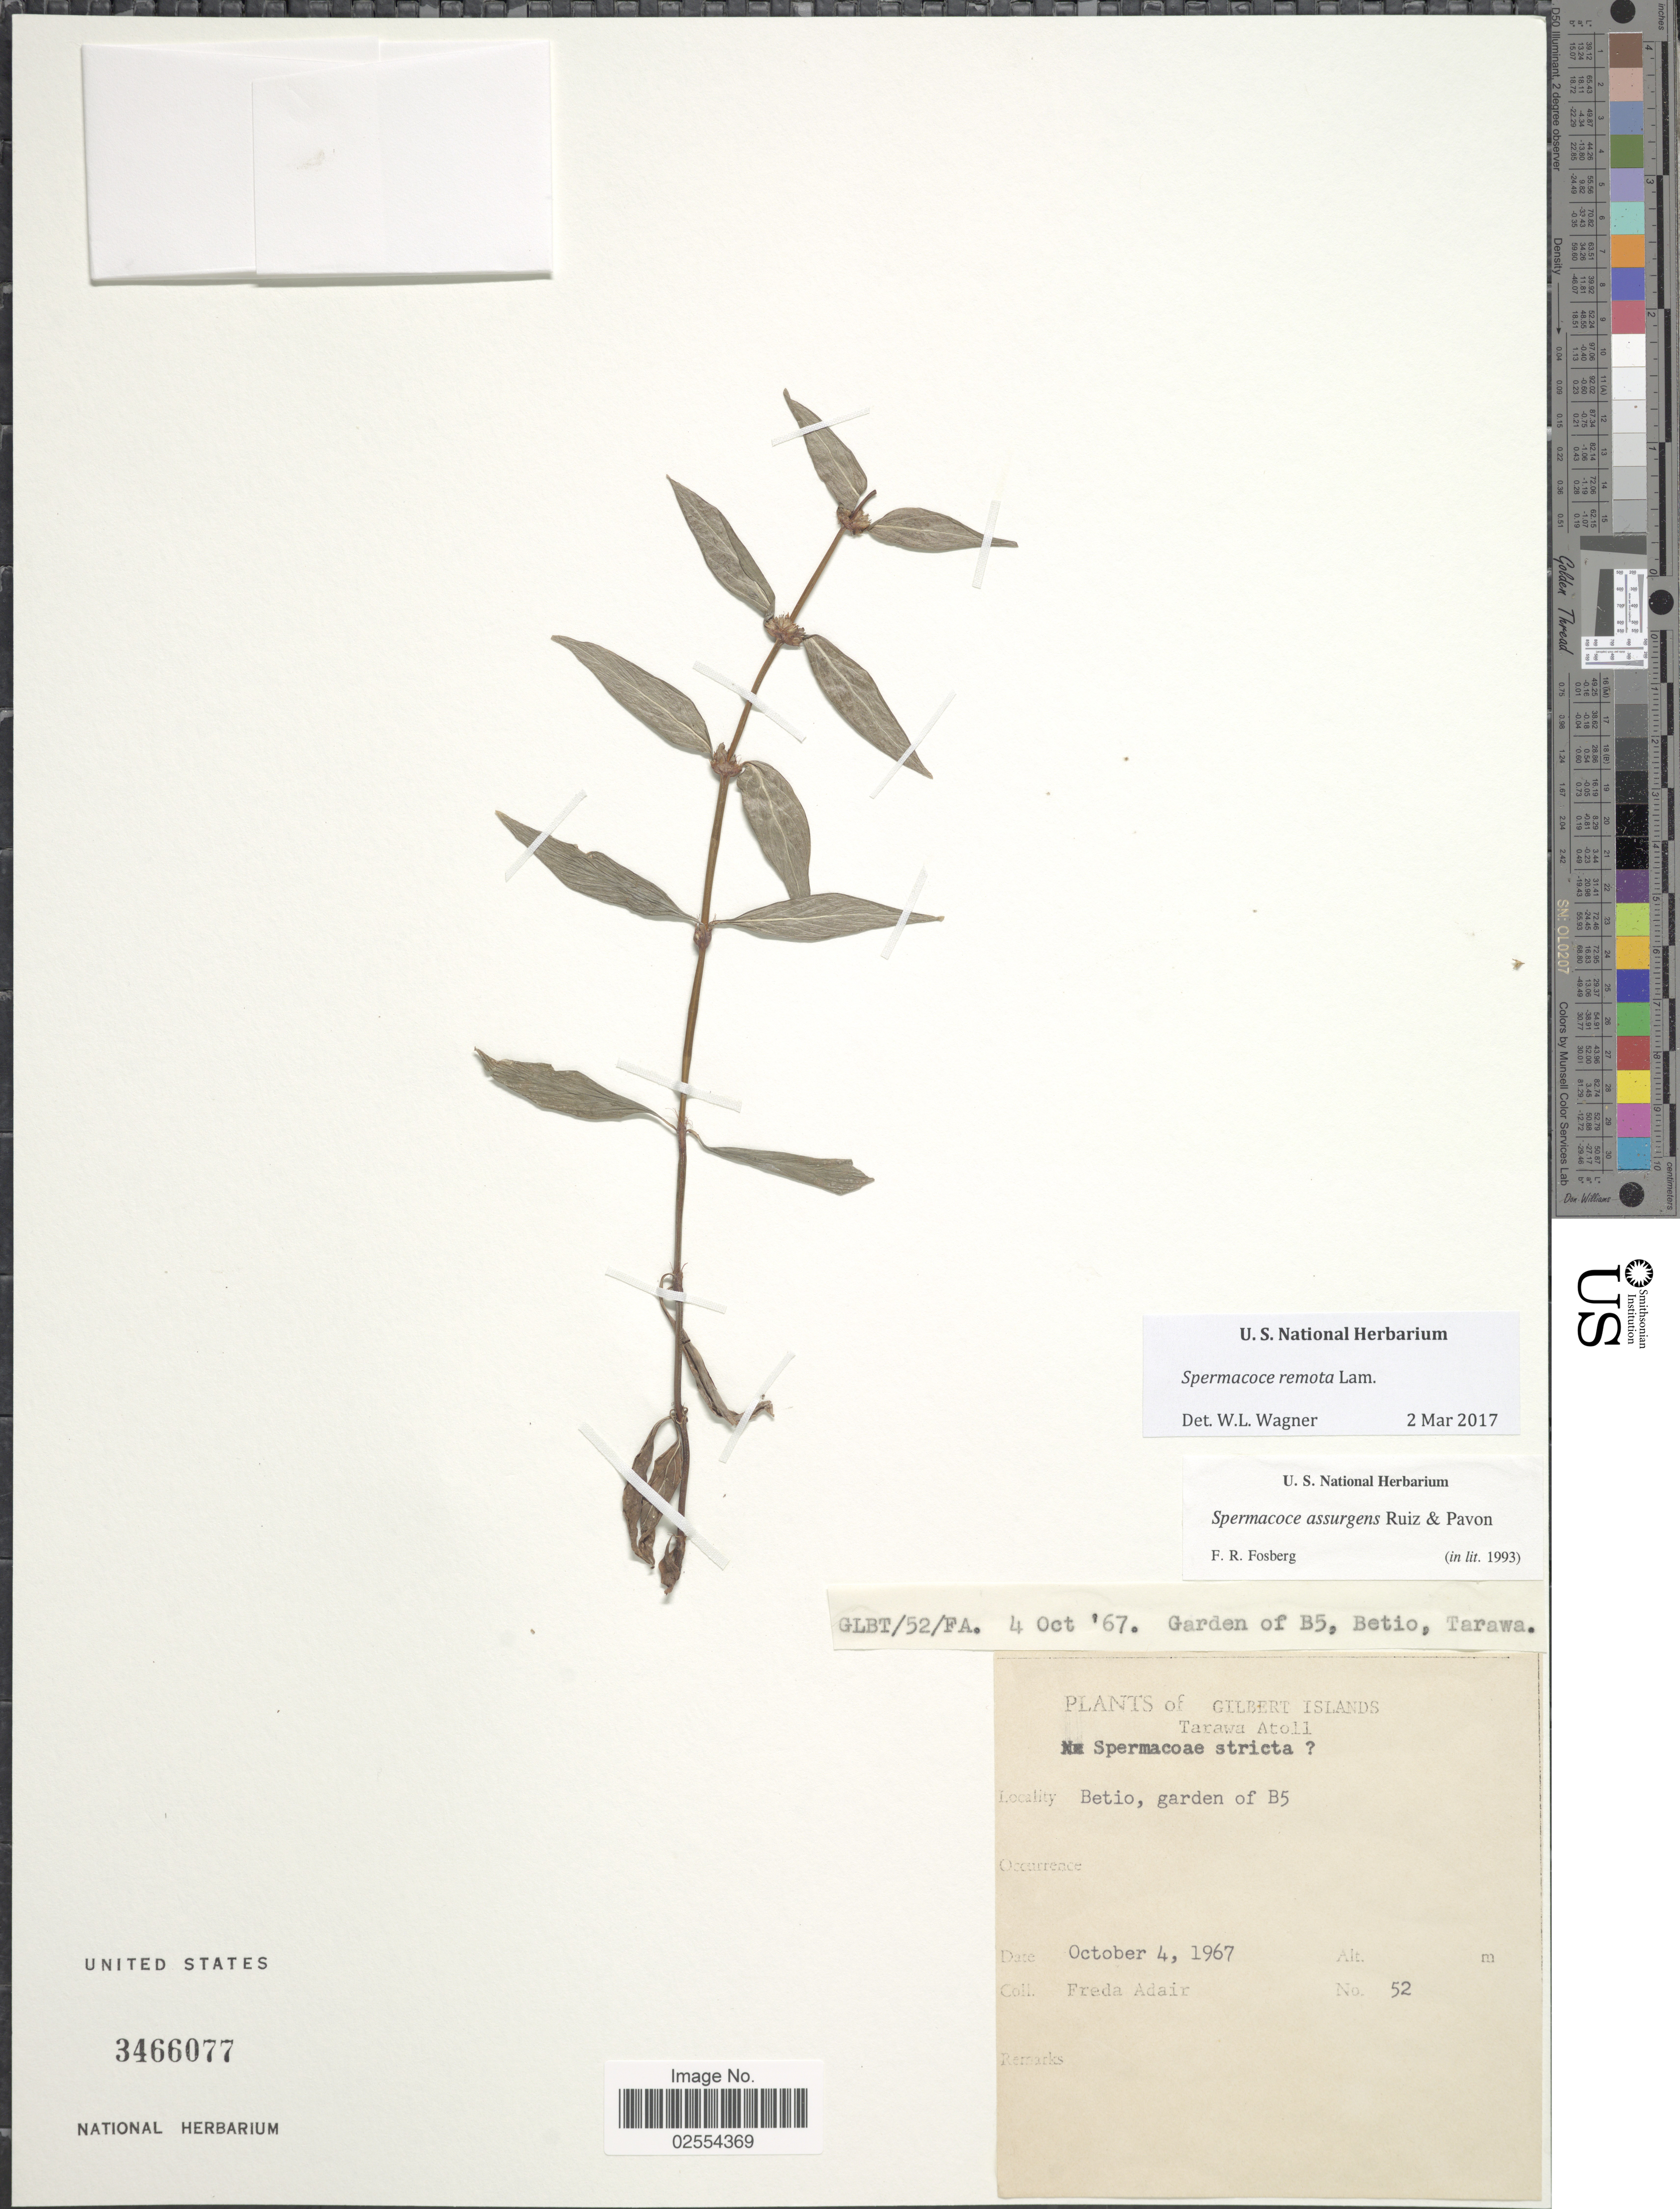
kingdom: Plantae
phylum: Tracheophyta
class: Magnoliopsida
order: Gentianales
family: Rubiaceae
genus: Spermacoce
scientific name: Spermacoce remota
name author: Lam.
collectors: F. Adair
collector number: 52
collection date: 1967-10-04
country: Kiribati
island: Tarawa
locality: Gilbert Island, Tarawa Atoll, Betio, garden of B5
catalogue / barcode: US 3466077